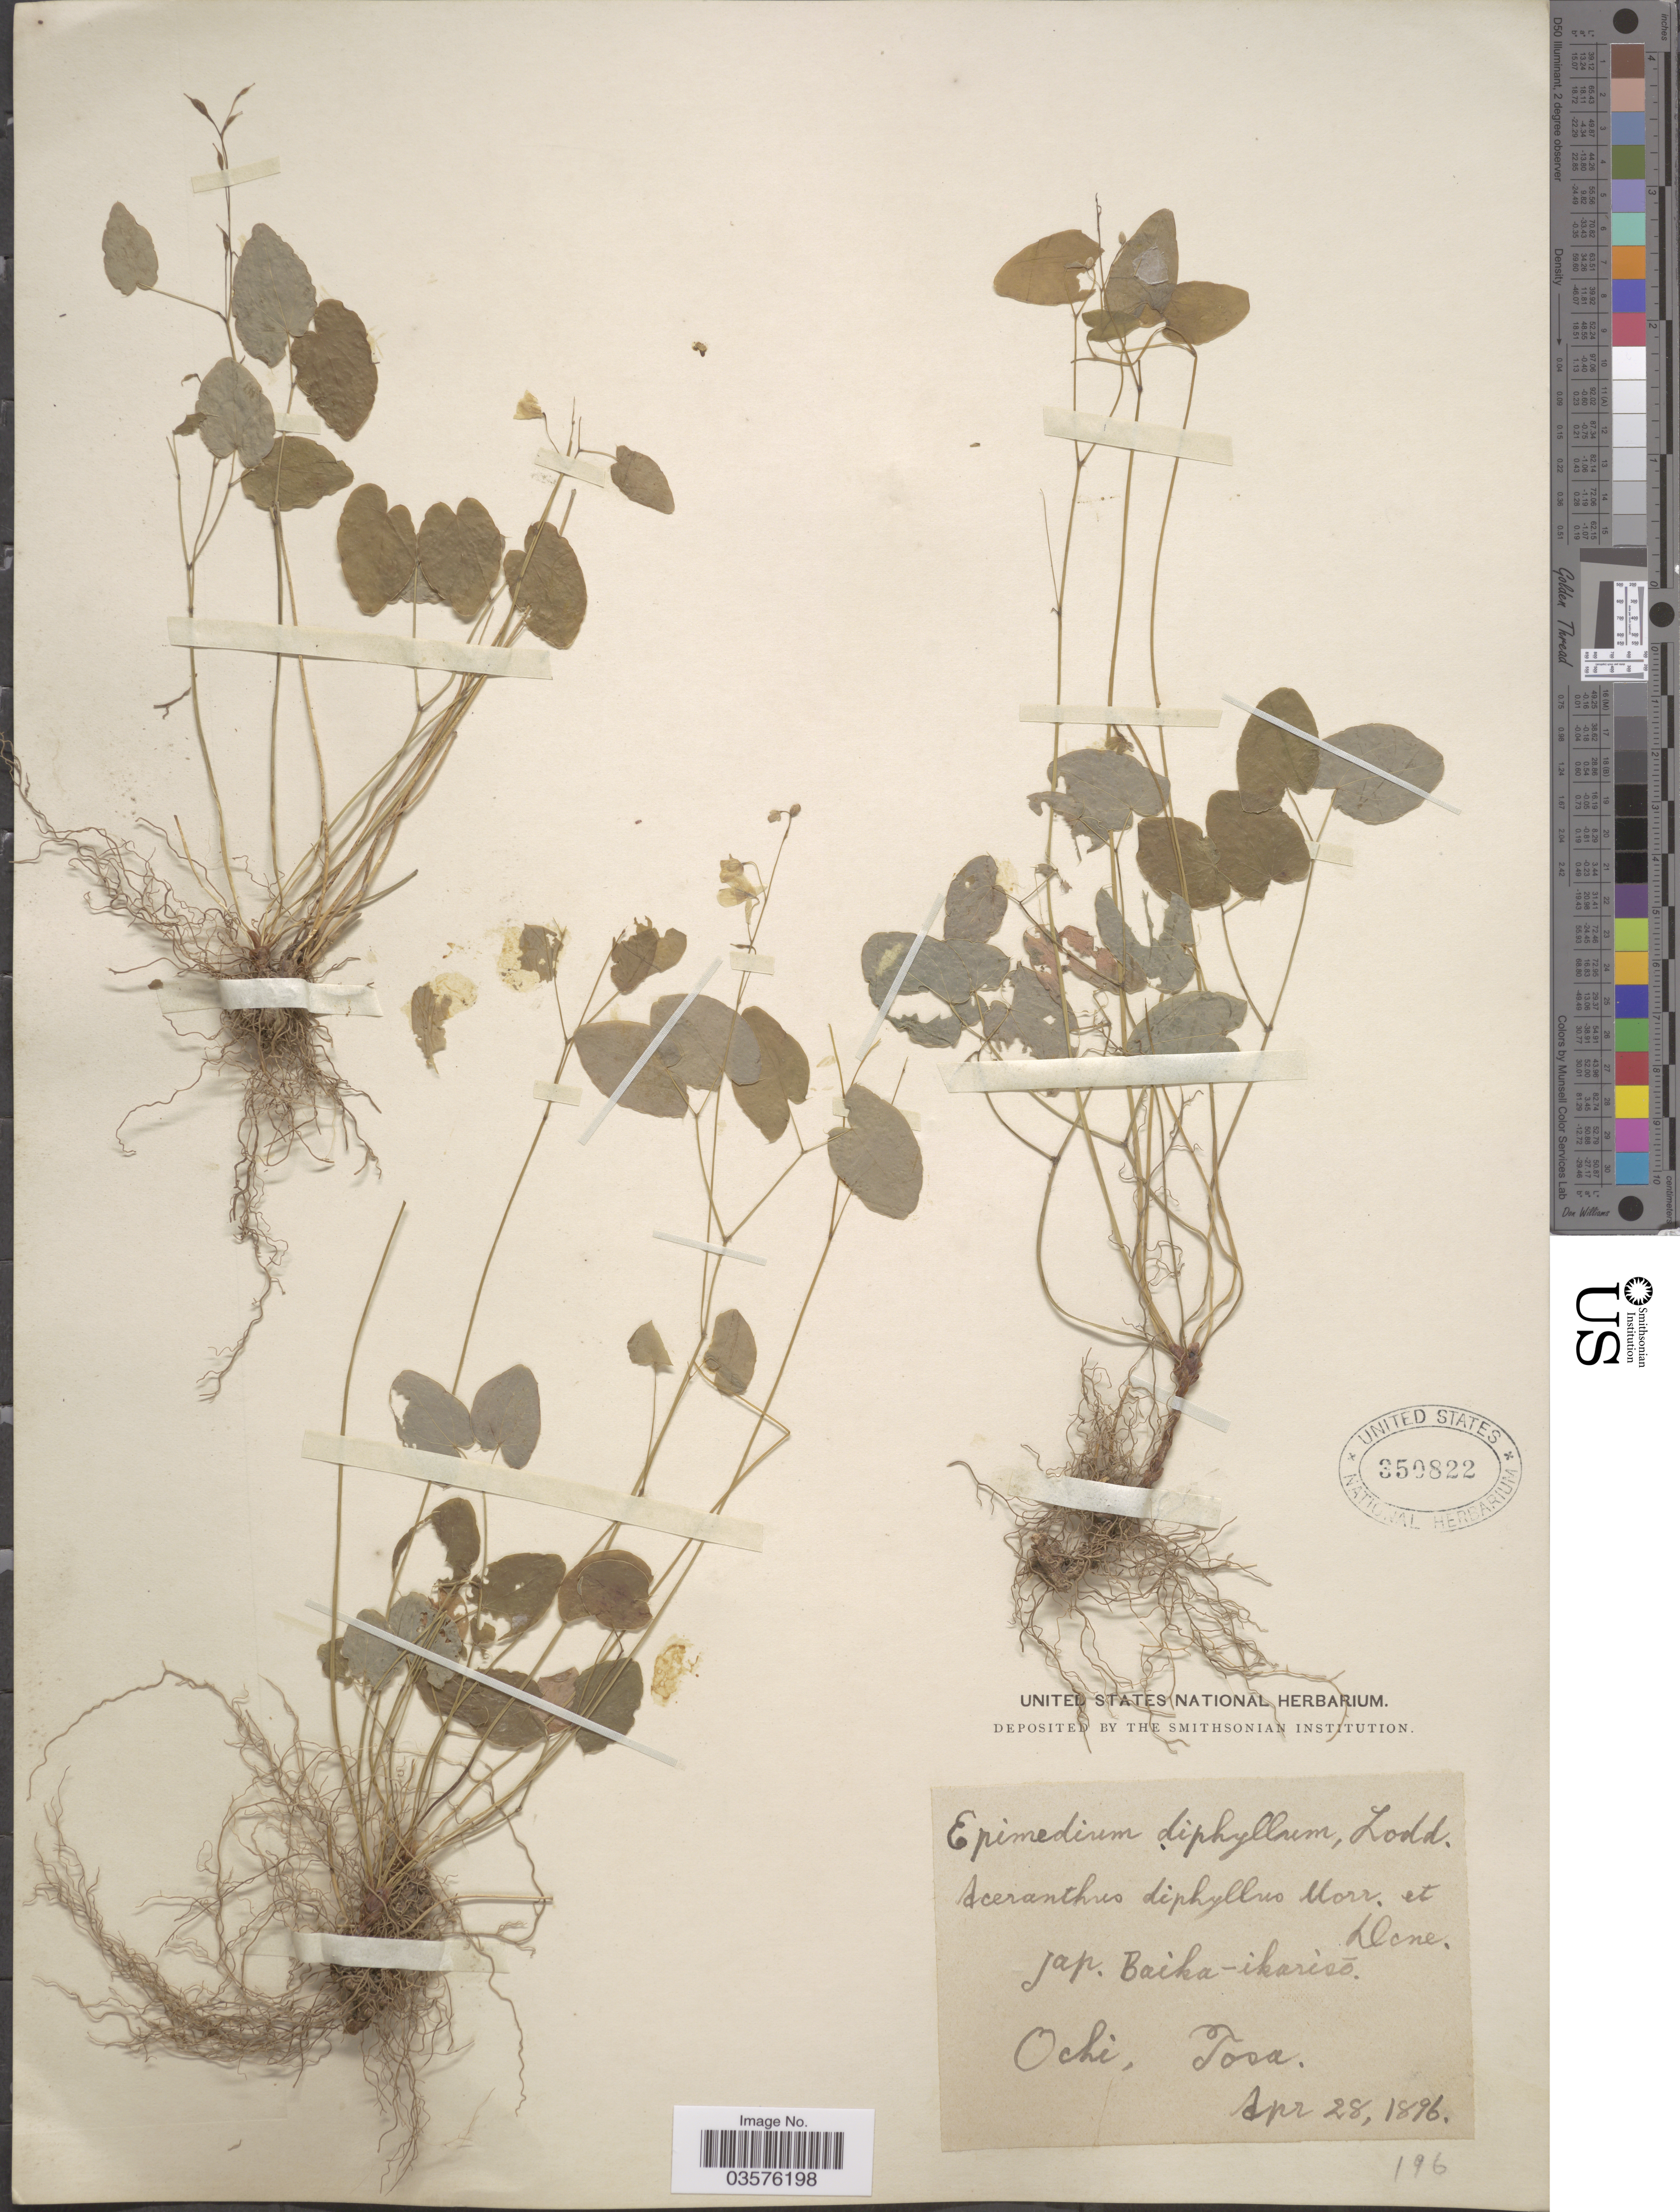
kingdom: Plantae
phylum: Tracheophyta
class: Magnoliopsida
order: Ranunculales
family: Berberidaceae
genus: Epimedium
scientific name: Epimedium diphyllum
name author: Lodd. ex Graham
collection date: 1896-04-28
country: Japan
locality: Ochi, Tosa.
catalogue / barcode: US 350822